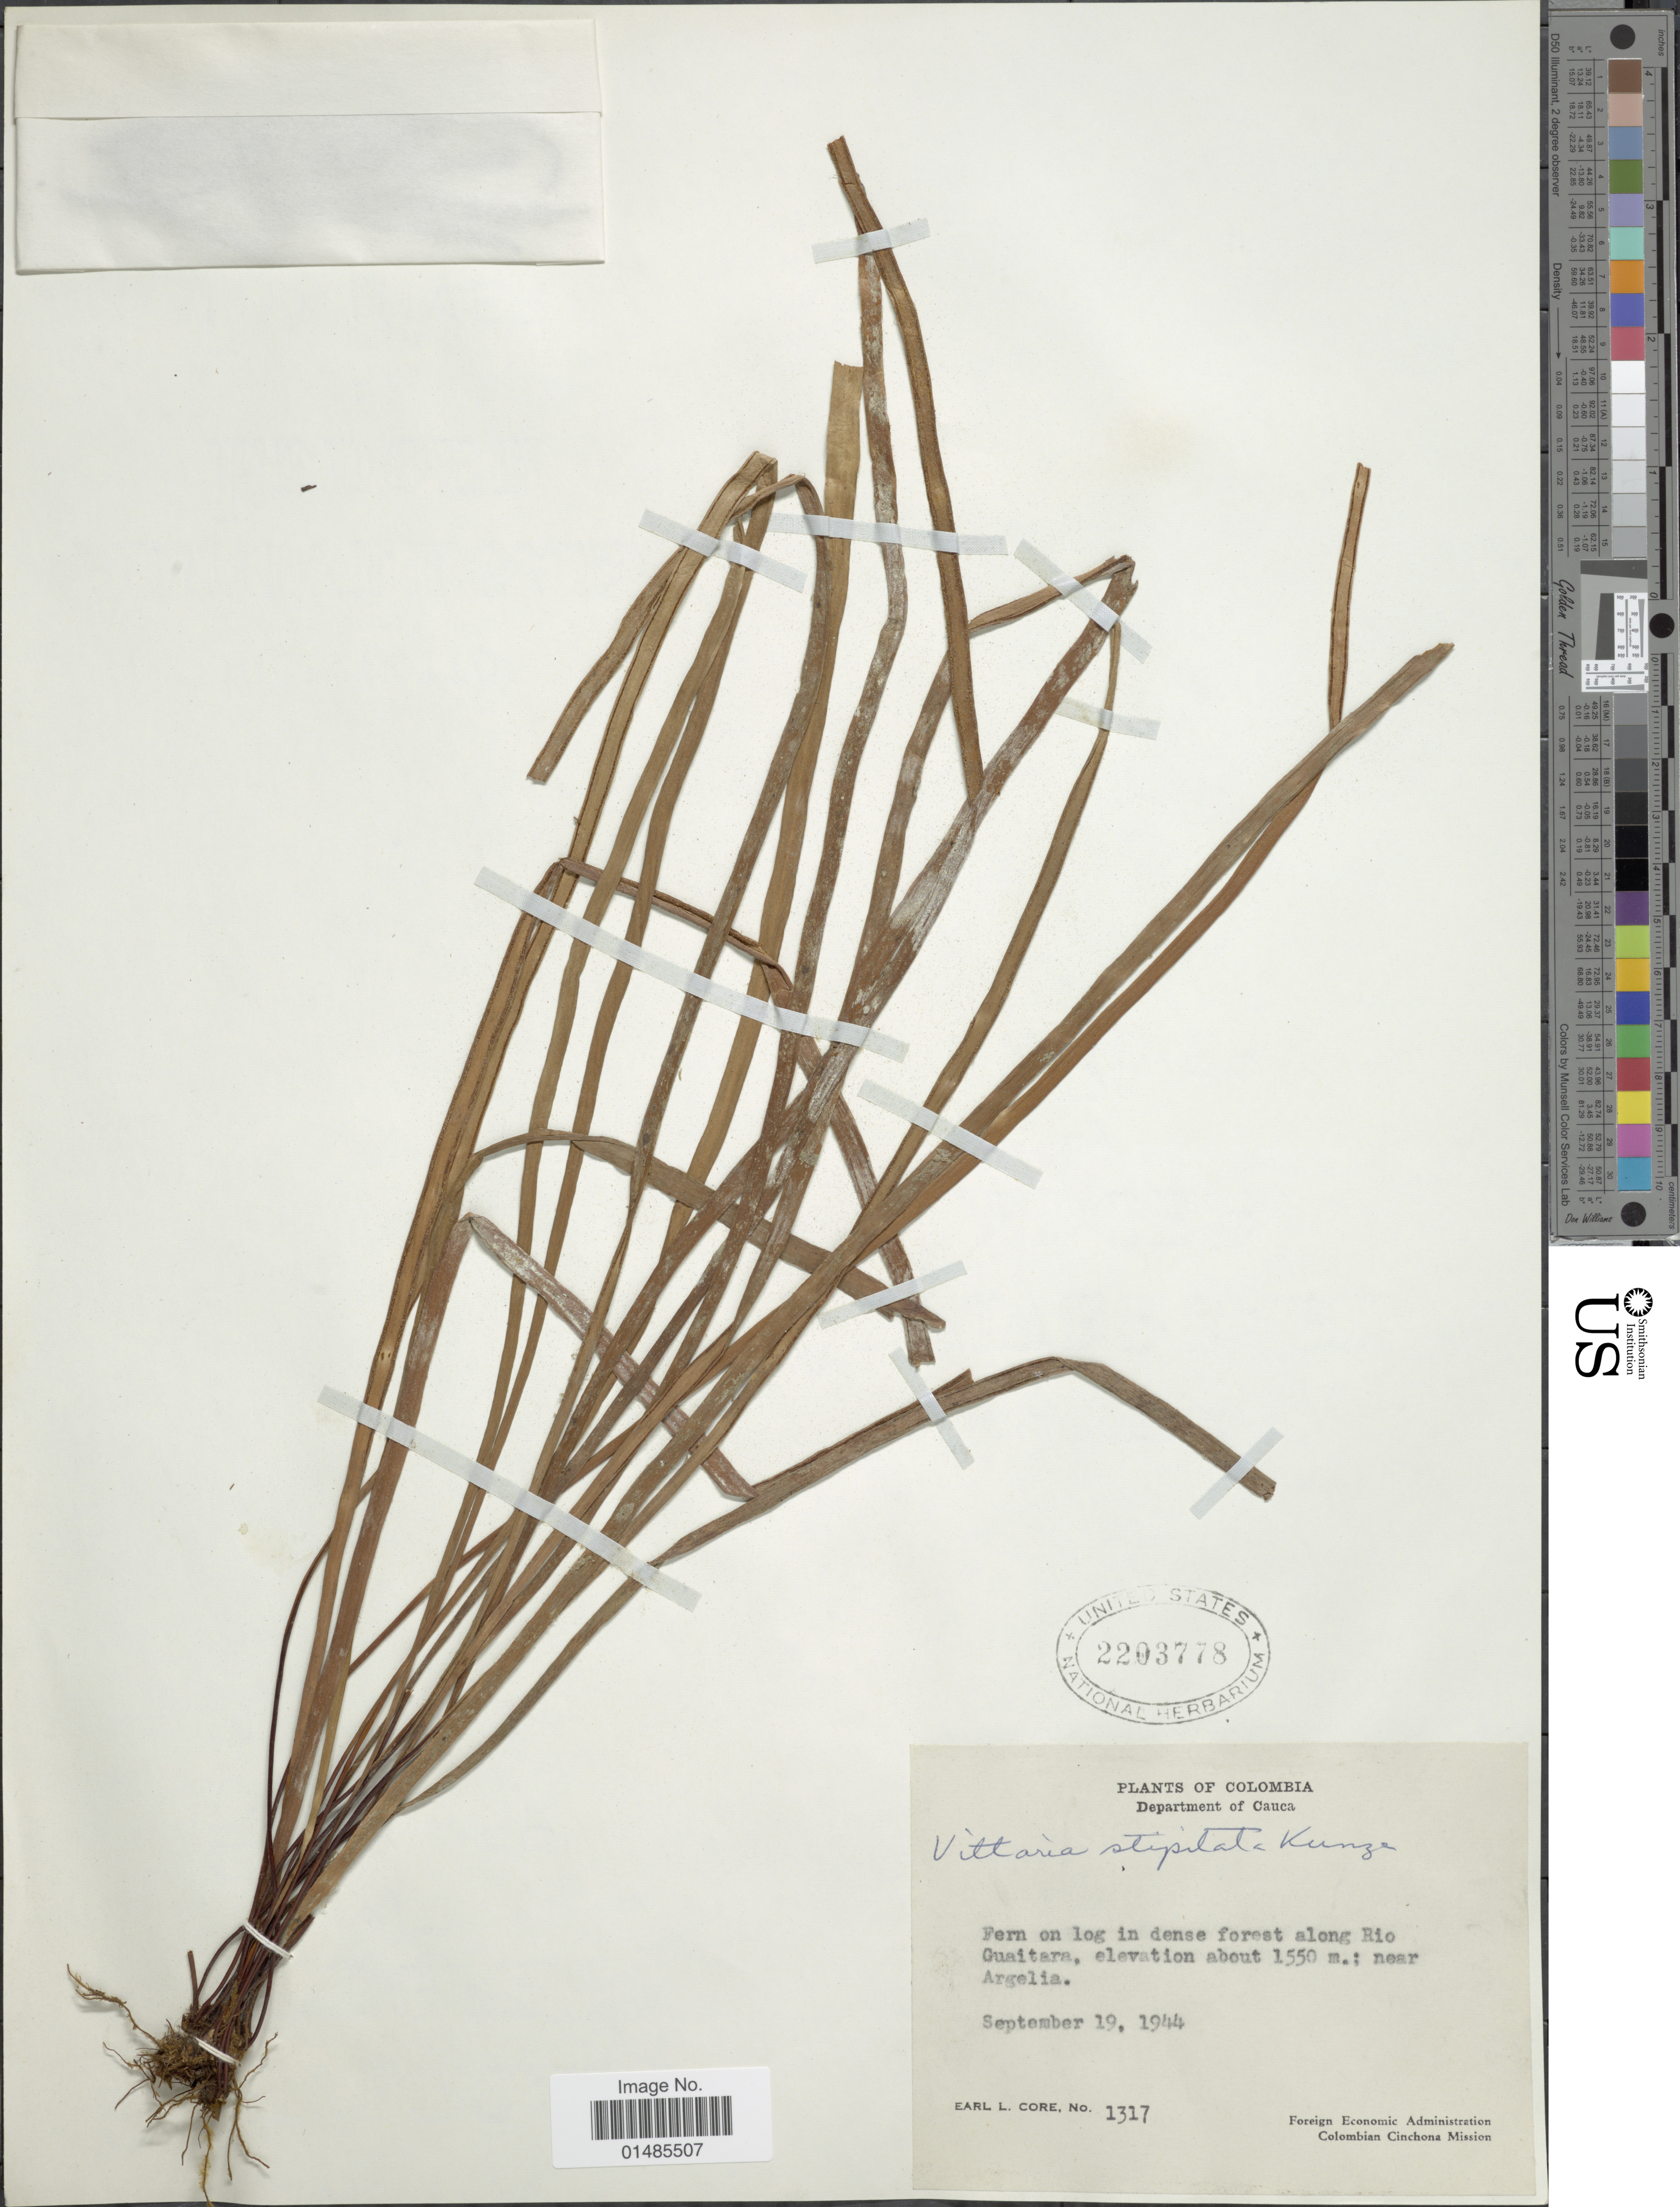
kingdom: Plantae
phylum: Tracheophyta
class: Polypodiopsida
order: Polypodiales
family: Pteridaceae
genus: Radiovittaria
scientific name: Radiovittaria stipitata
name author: (Kunze) E.H. Crane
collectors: E. L. Core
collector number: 1317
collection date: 1944-09-19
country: Colombia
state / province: Cauca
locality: Fern on log in dense forest along Rio Guaitara; near Argelia.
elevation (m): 1550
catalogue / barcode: US 2203778